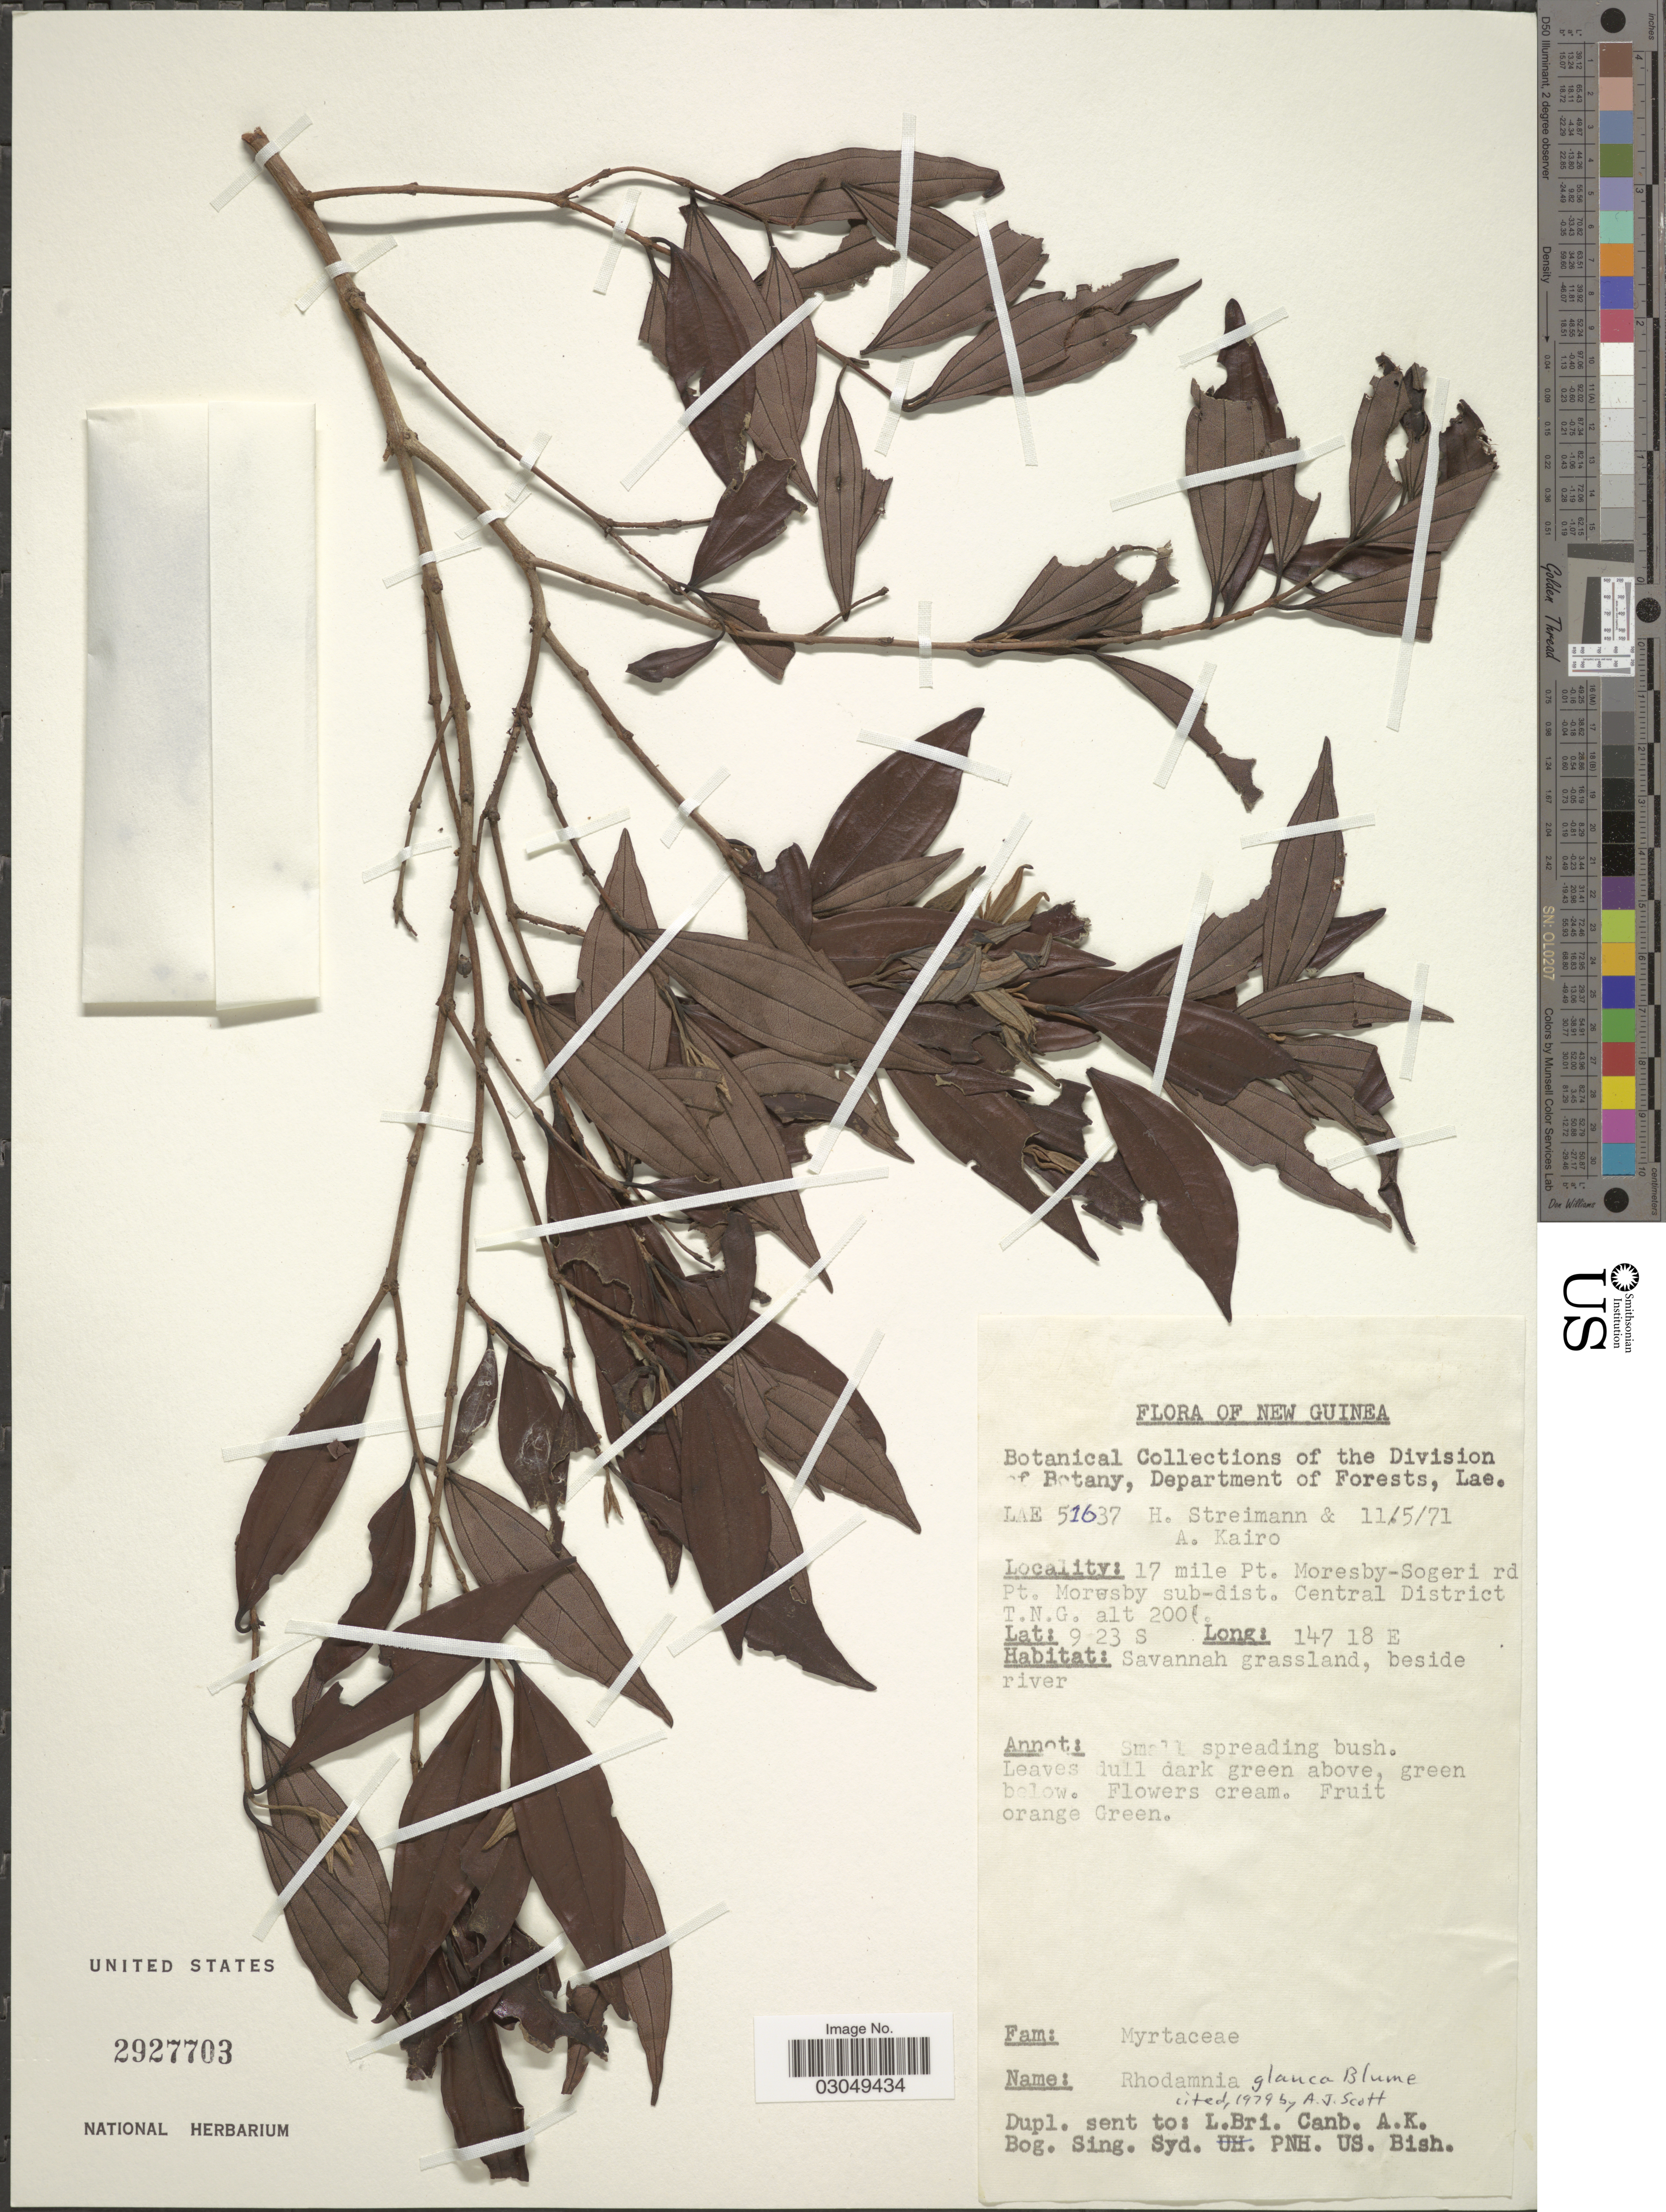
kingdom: Plantae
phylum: Tracheophyta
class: Magnoliopsida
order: Myrtales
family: Myrtaceae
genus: Rhodamnia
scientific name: Rhodamnia glauca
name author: Blume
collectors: H. Streimann & A. Kairo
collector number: LAE51637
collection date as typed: Transcribed d/m/y: 11/5/71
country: Papua New Guinea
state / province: Central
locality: New Guinea, 17 mile Pt. Moresby-Sogeri rd Pt. Moresby sub-dist. Central District T.N.G.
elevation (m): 61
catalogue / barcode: US 2927703